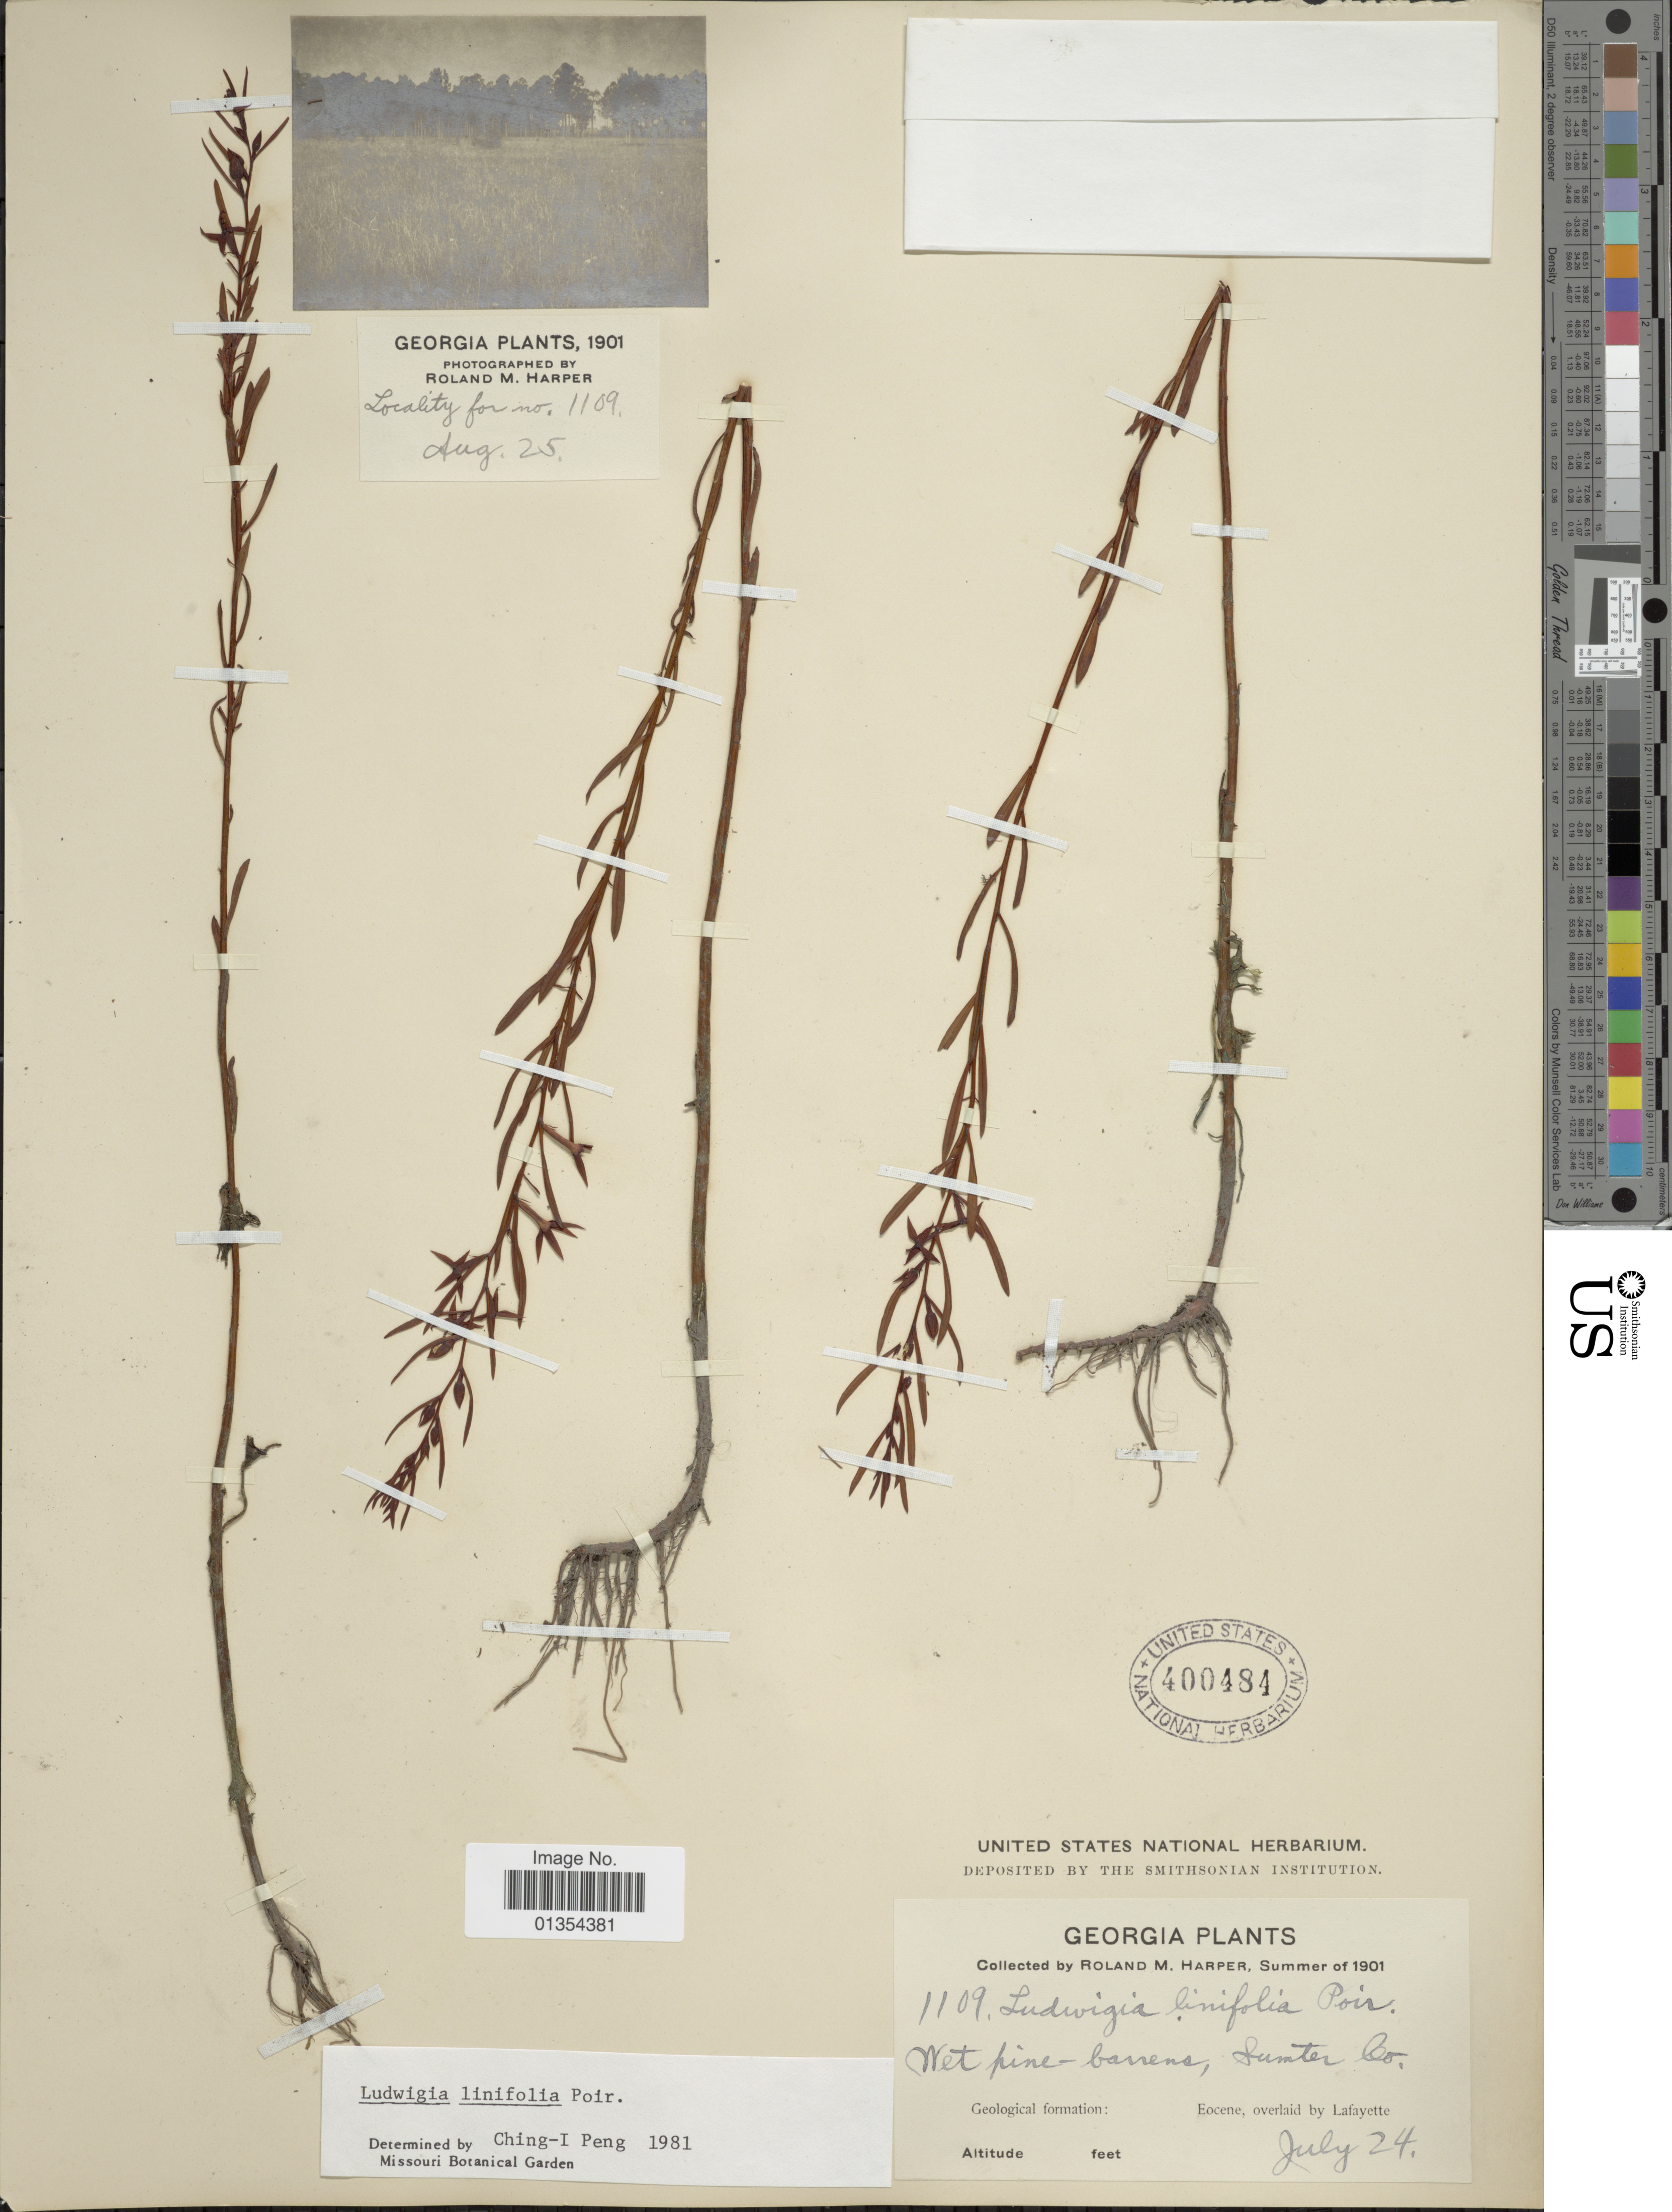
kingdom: Plantae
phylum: Tracheophyta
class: Magnoliopsida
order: Myrtales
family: Onagraceae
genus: Ludwigia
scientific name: Ludwigia linifolia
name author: Poir.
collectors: R. M. Harper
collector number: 1109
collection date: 1901-07-24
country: United States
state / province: Georgia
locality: Sumter Co., Eocene, overlaid by Lafayette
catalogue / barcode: US 400484